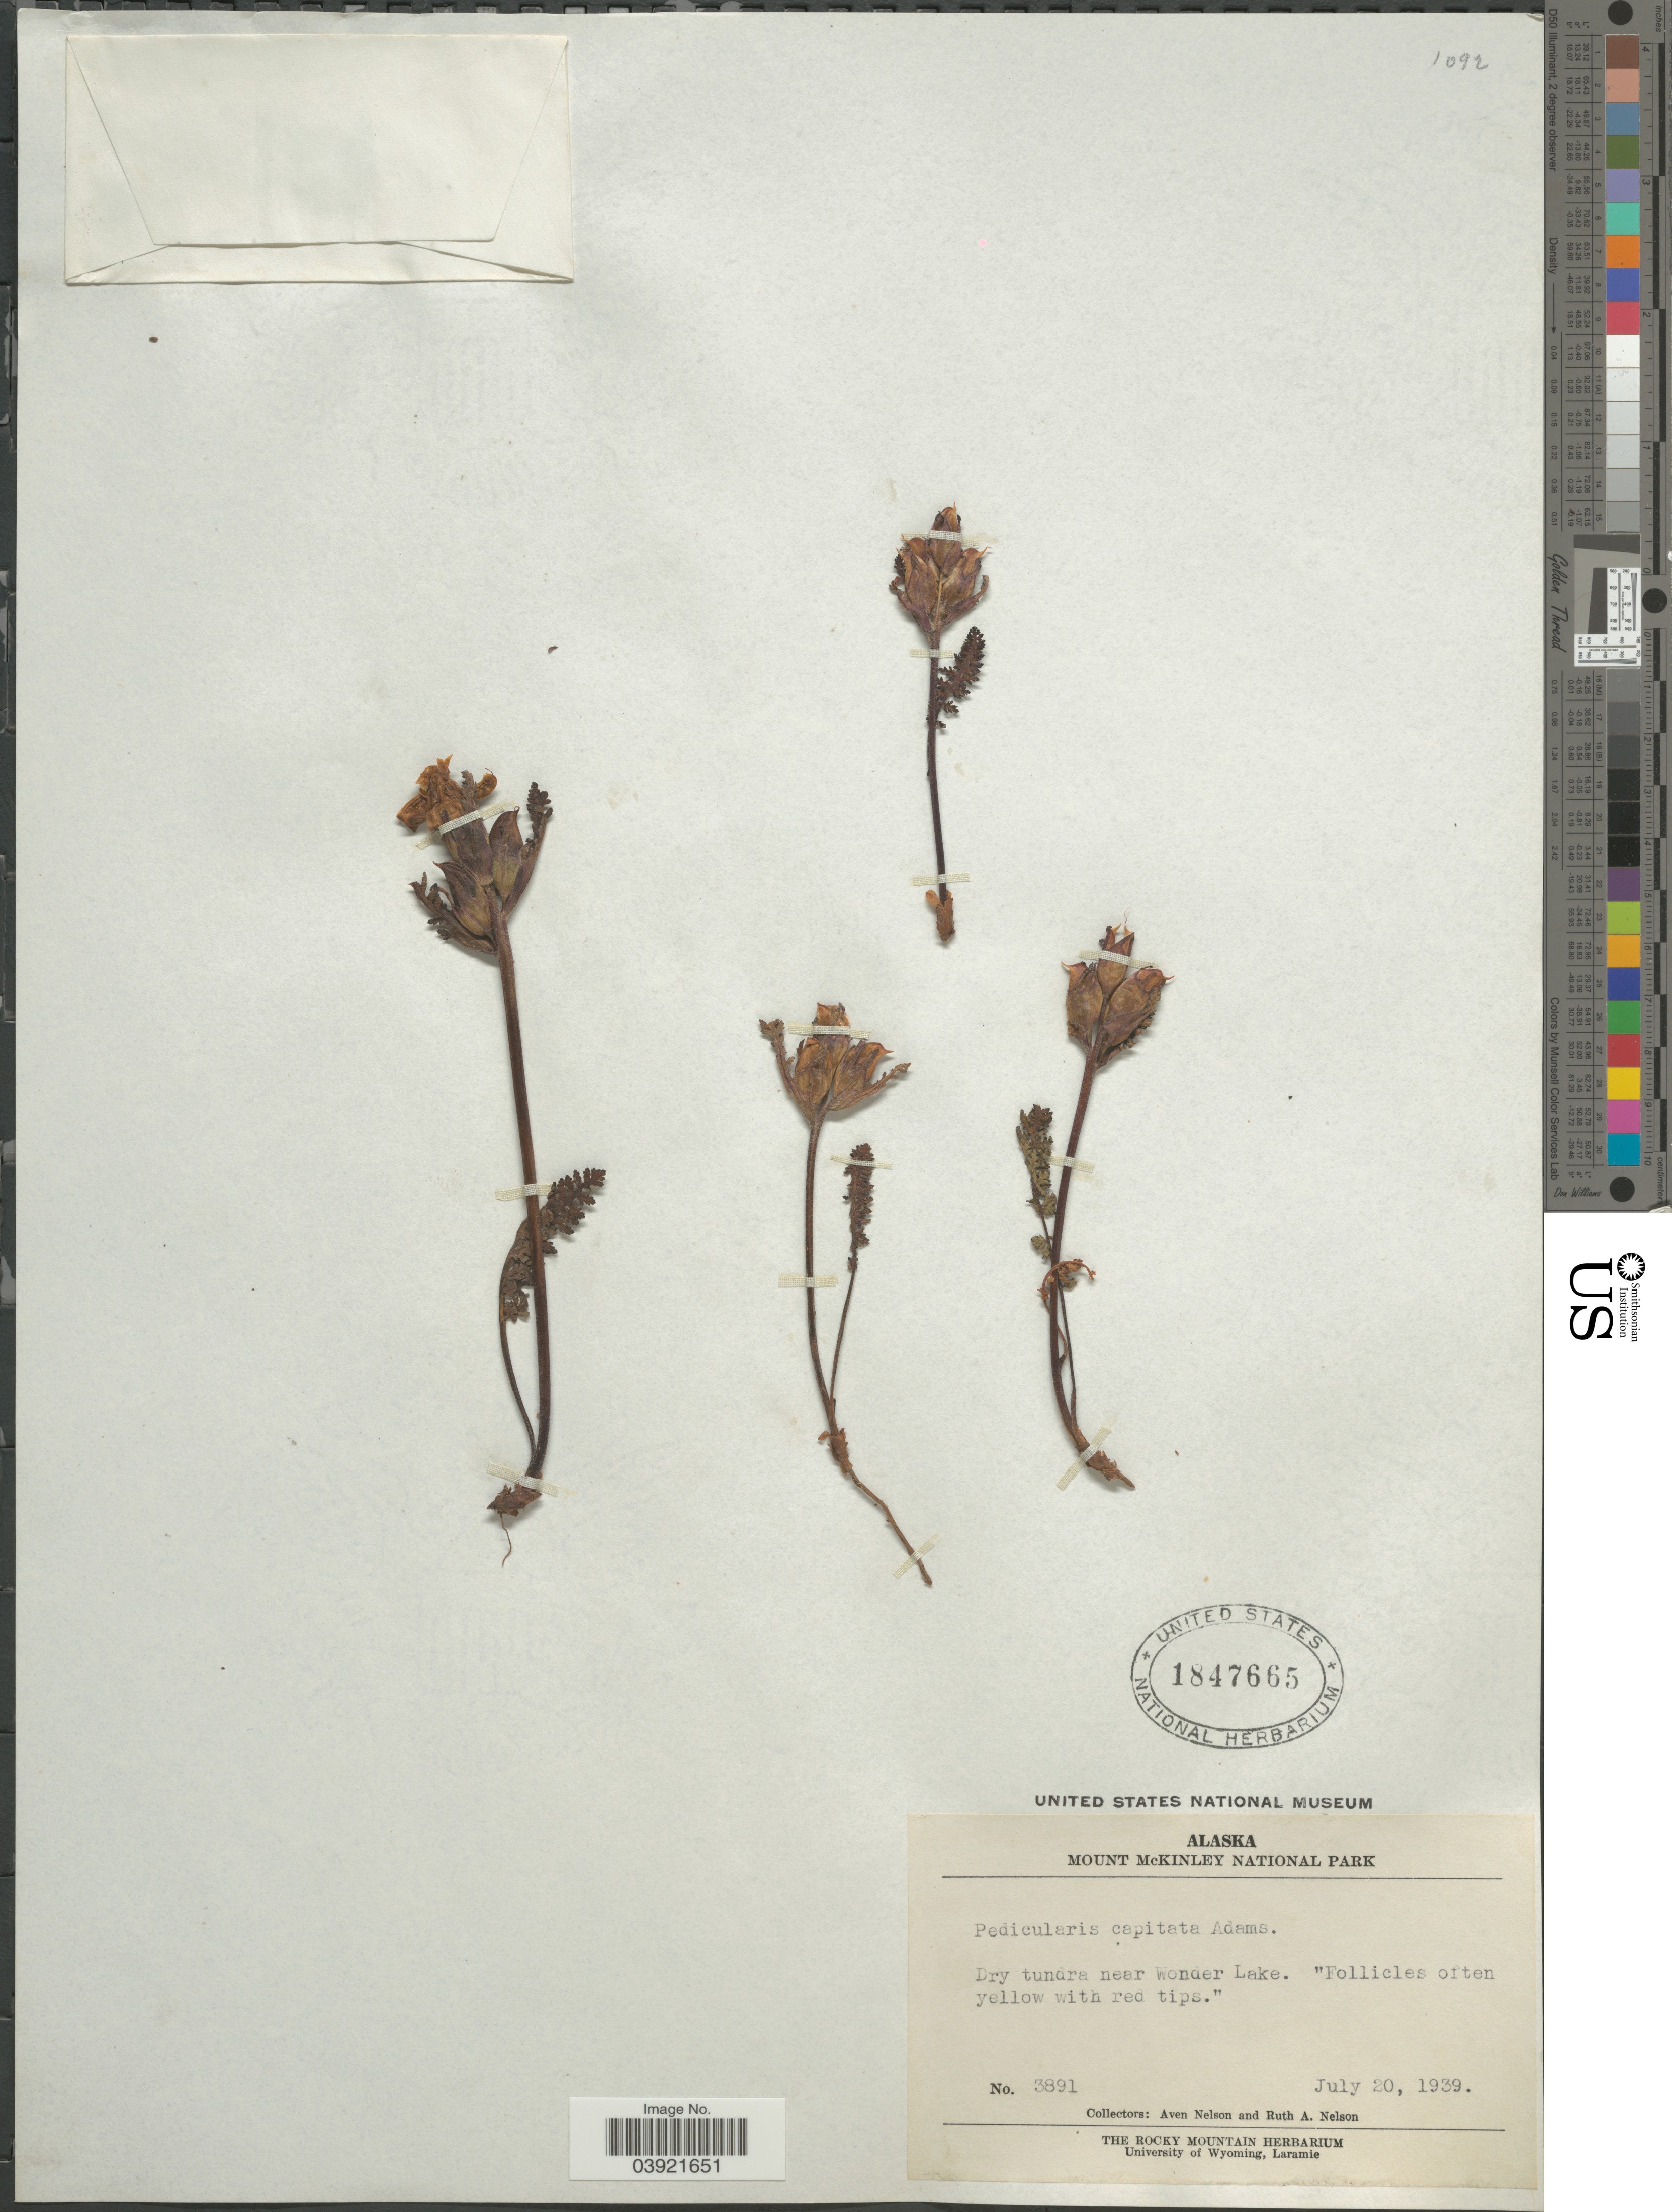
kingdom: Plantae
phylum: Tracheophyta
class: Magnoliopsida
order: Lamiales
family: Orobanchaceae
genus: Pedicularis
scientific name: Pedicularis capitata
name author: Adams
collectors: A. Nelson & R. A. Nelson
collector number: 3891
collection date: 1939-07-20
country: United States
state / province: Alaska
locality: Mount McKinley National Park. Tundra near Wonder Lake.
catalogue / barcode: US 1847665